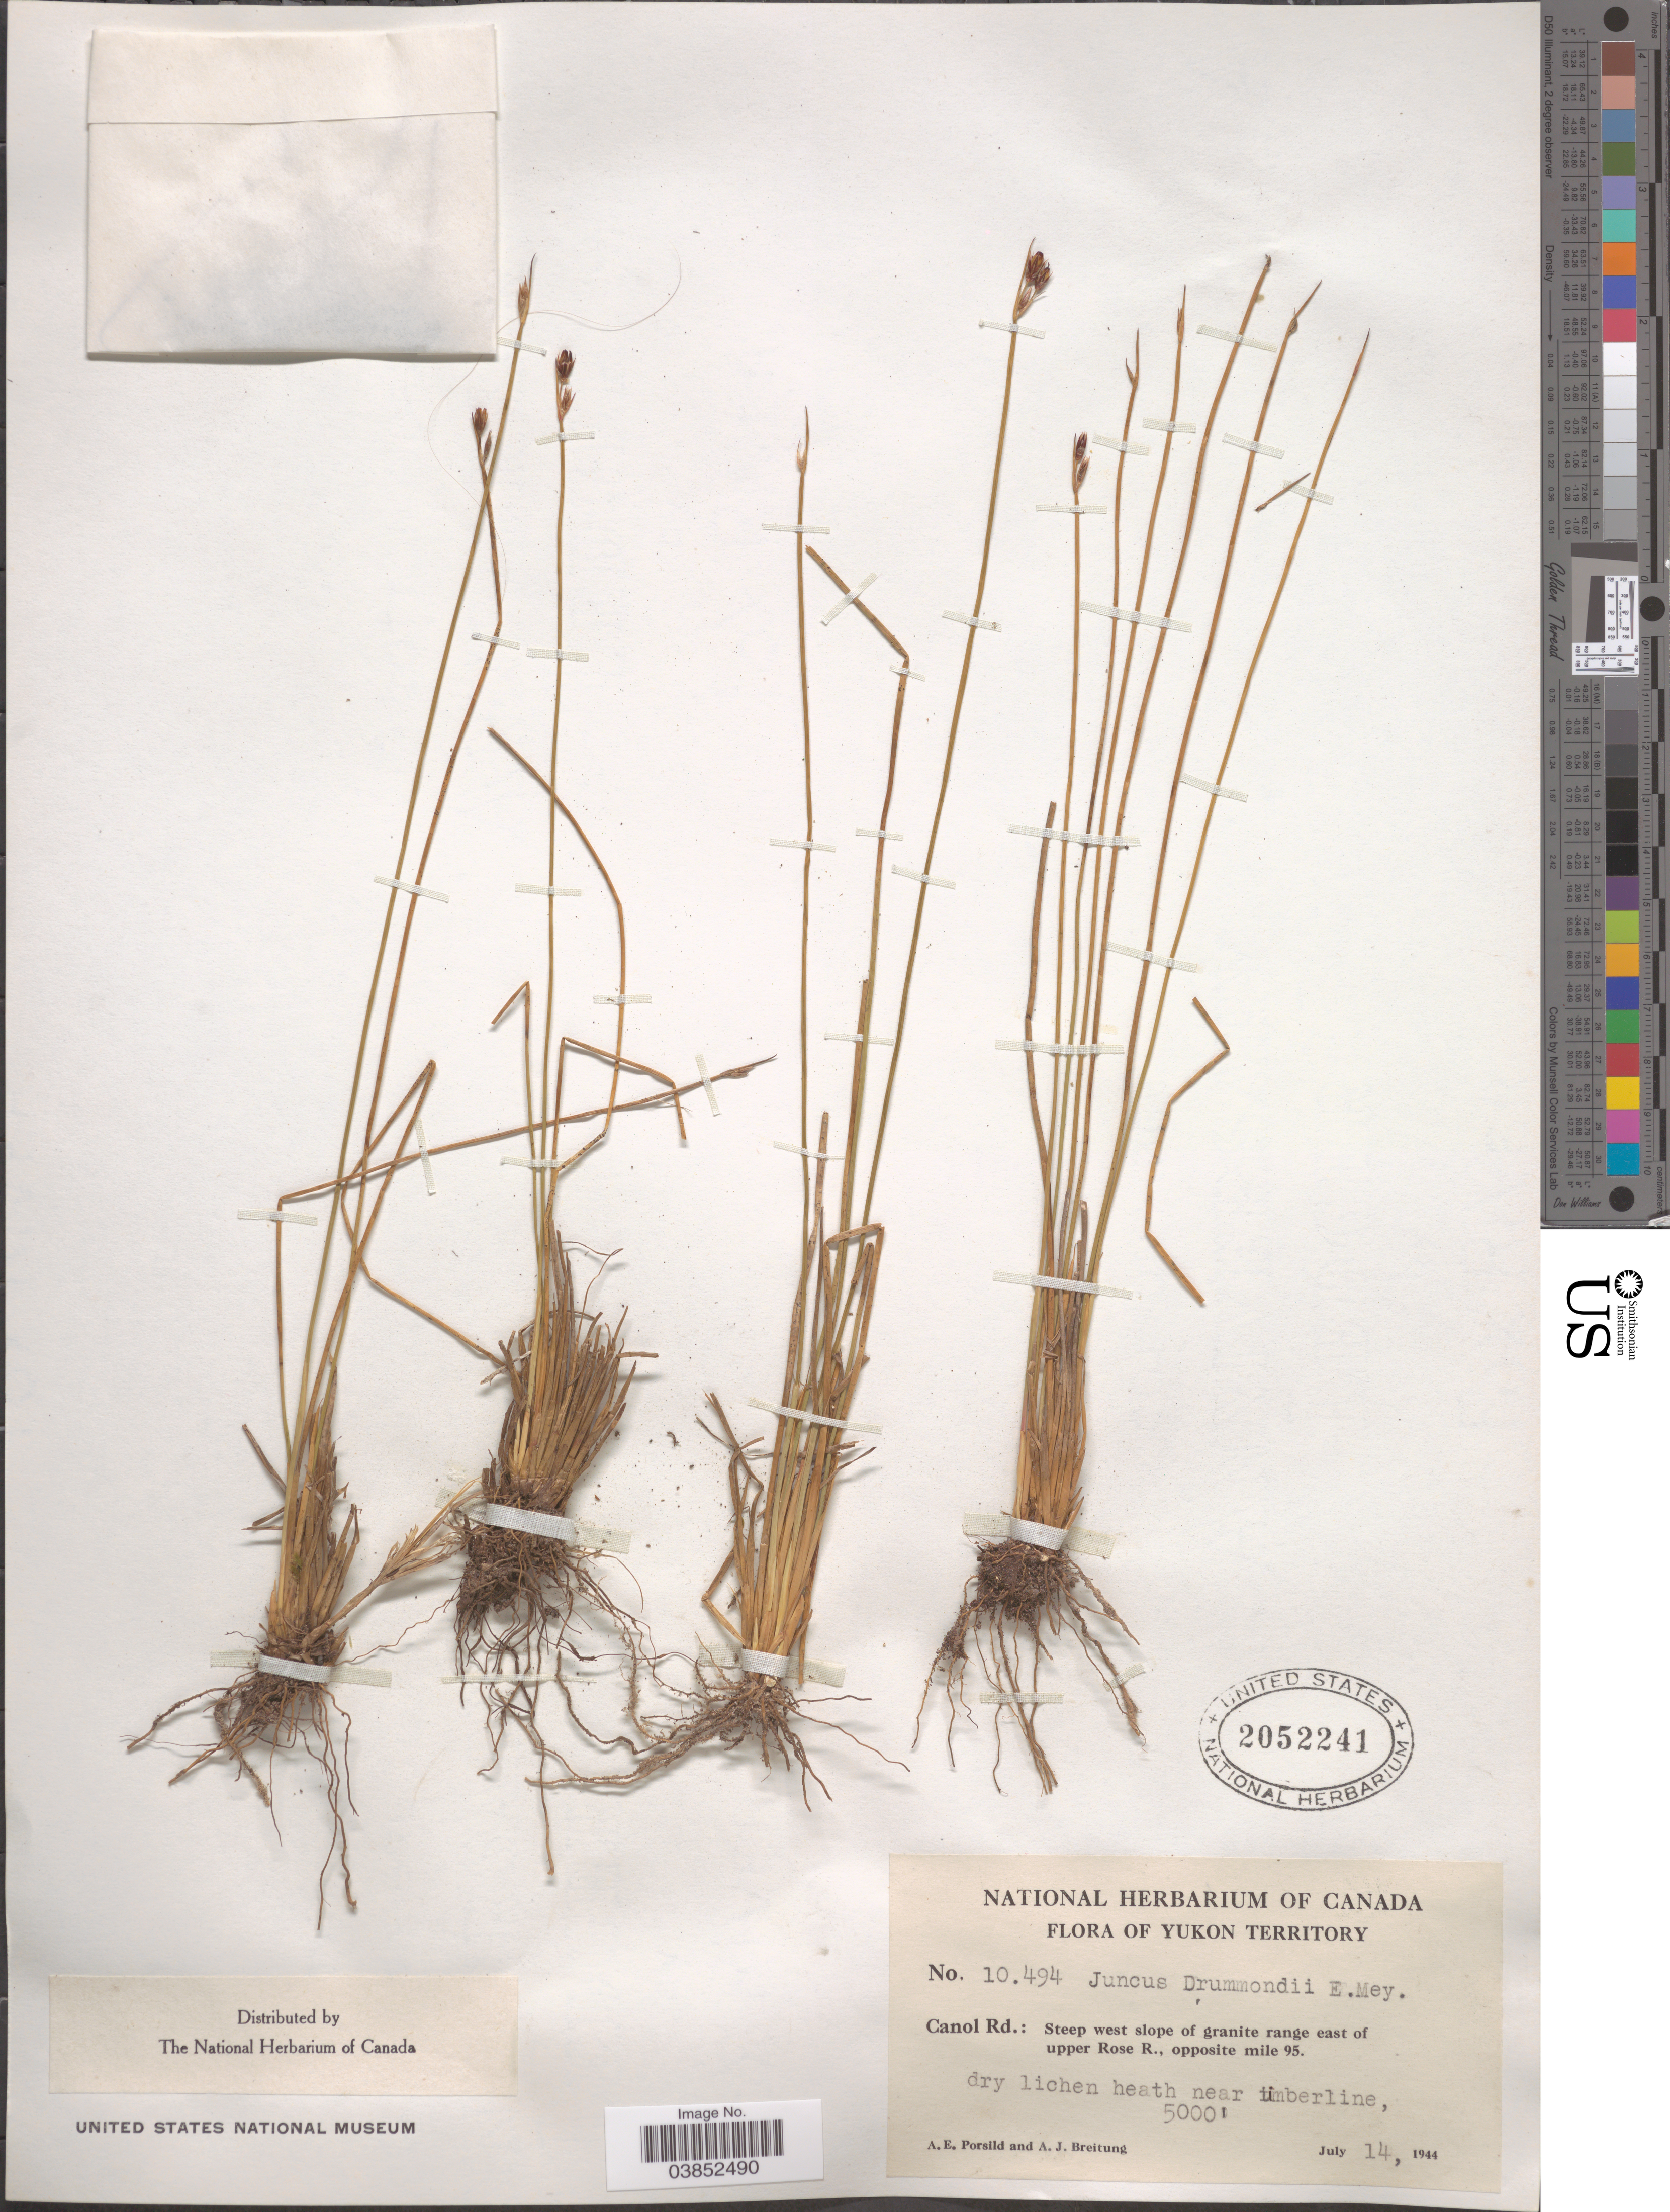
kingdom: Plantae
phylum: Tracheophyta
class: Liliopsida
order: Poales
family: Juncaceae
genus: Juncus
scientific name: Juncus drummondii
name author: E. Mey.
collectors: A. E. Porsild & A. Breitung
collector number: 10494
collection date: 1944-07-14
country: Canada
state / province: Yukon Territory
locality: Canol Rd.: East of upper Rose R., opposite mile 95. Near timberline.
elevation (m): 1524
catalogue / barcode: US 2052241